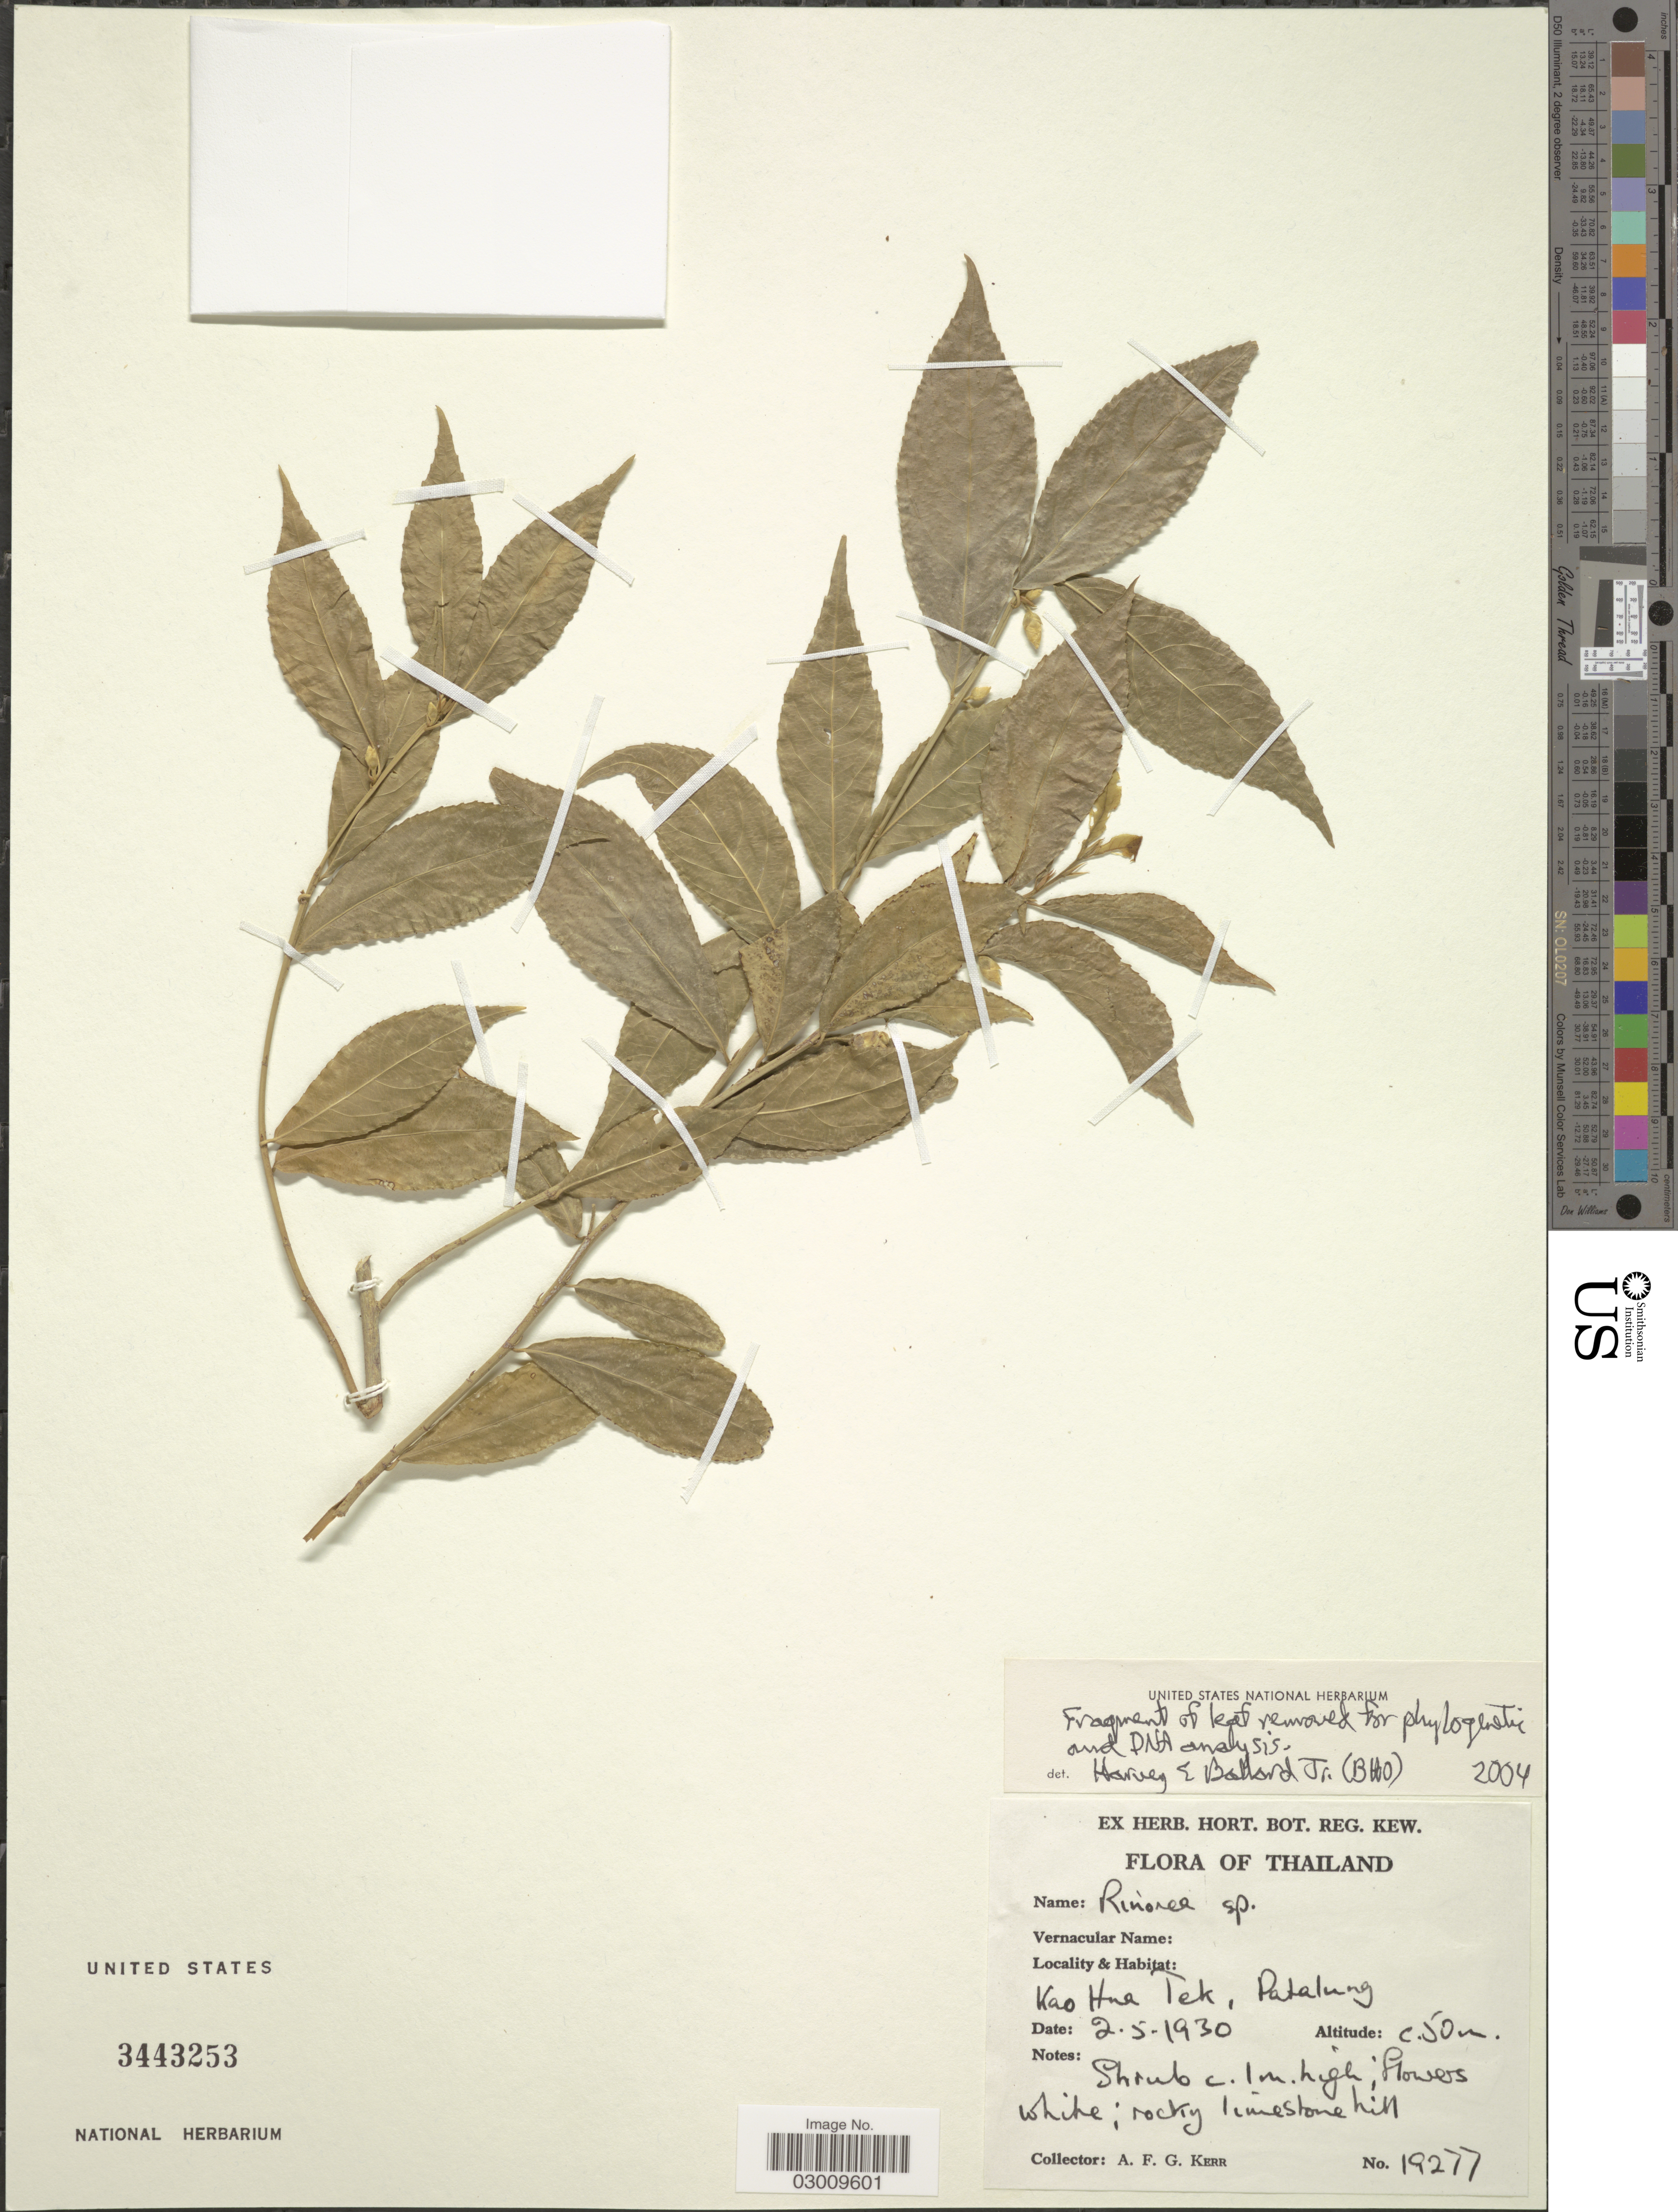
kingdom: Plantae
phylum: Tracheophyta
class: Magnoliopsida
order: Malpighiales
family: Violaceae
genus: Rinorea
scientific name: Rinorea virgata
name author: (Thwaites) Kuntze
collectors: A. F. G. Kerr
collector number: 19277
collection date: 1930-05-02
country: Thailand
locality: Kao Hua Tek, Patalung.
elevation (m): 50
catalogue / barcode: US 3443253